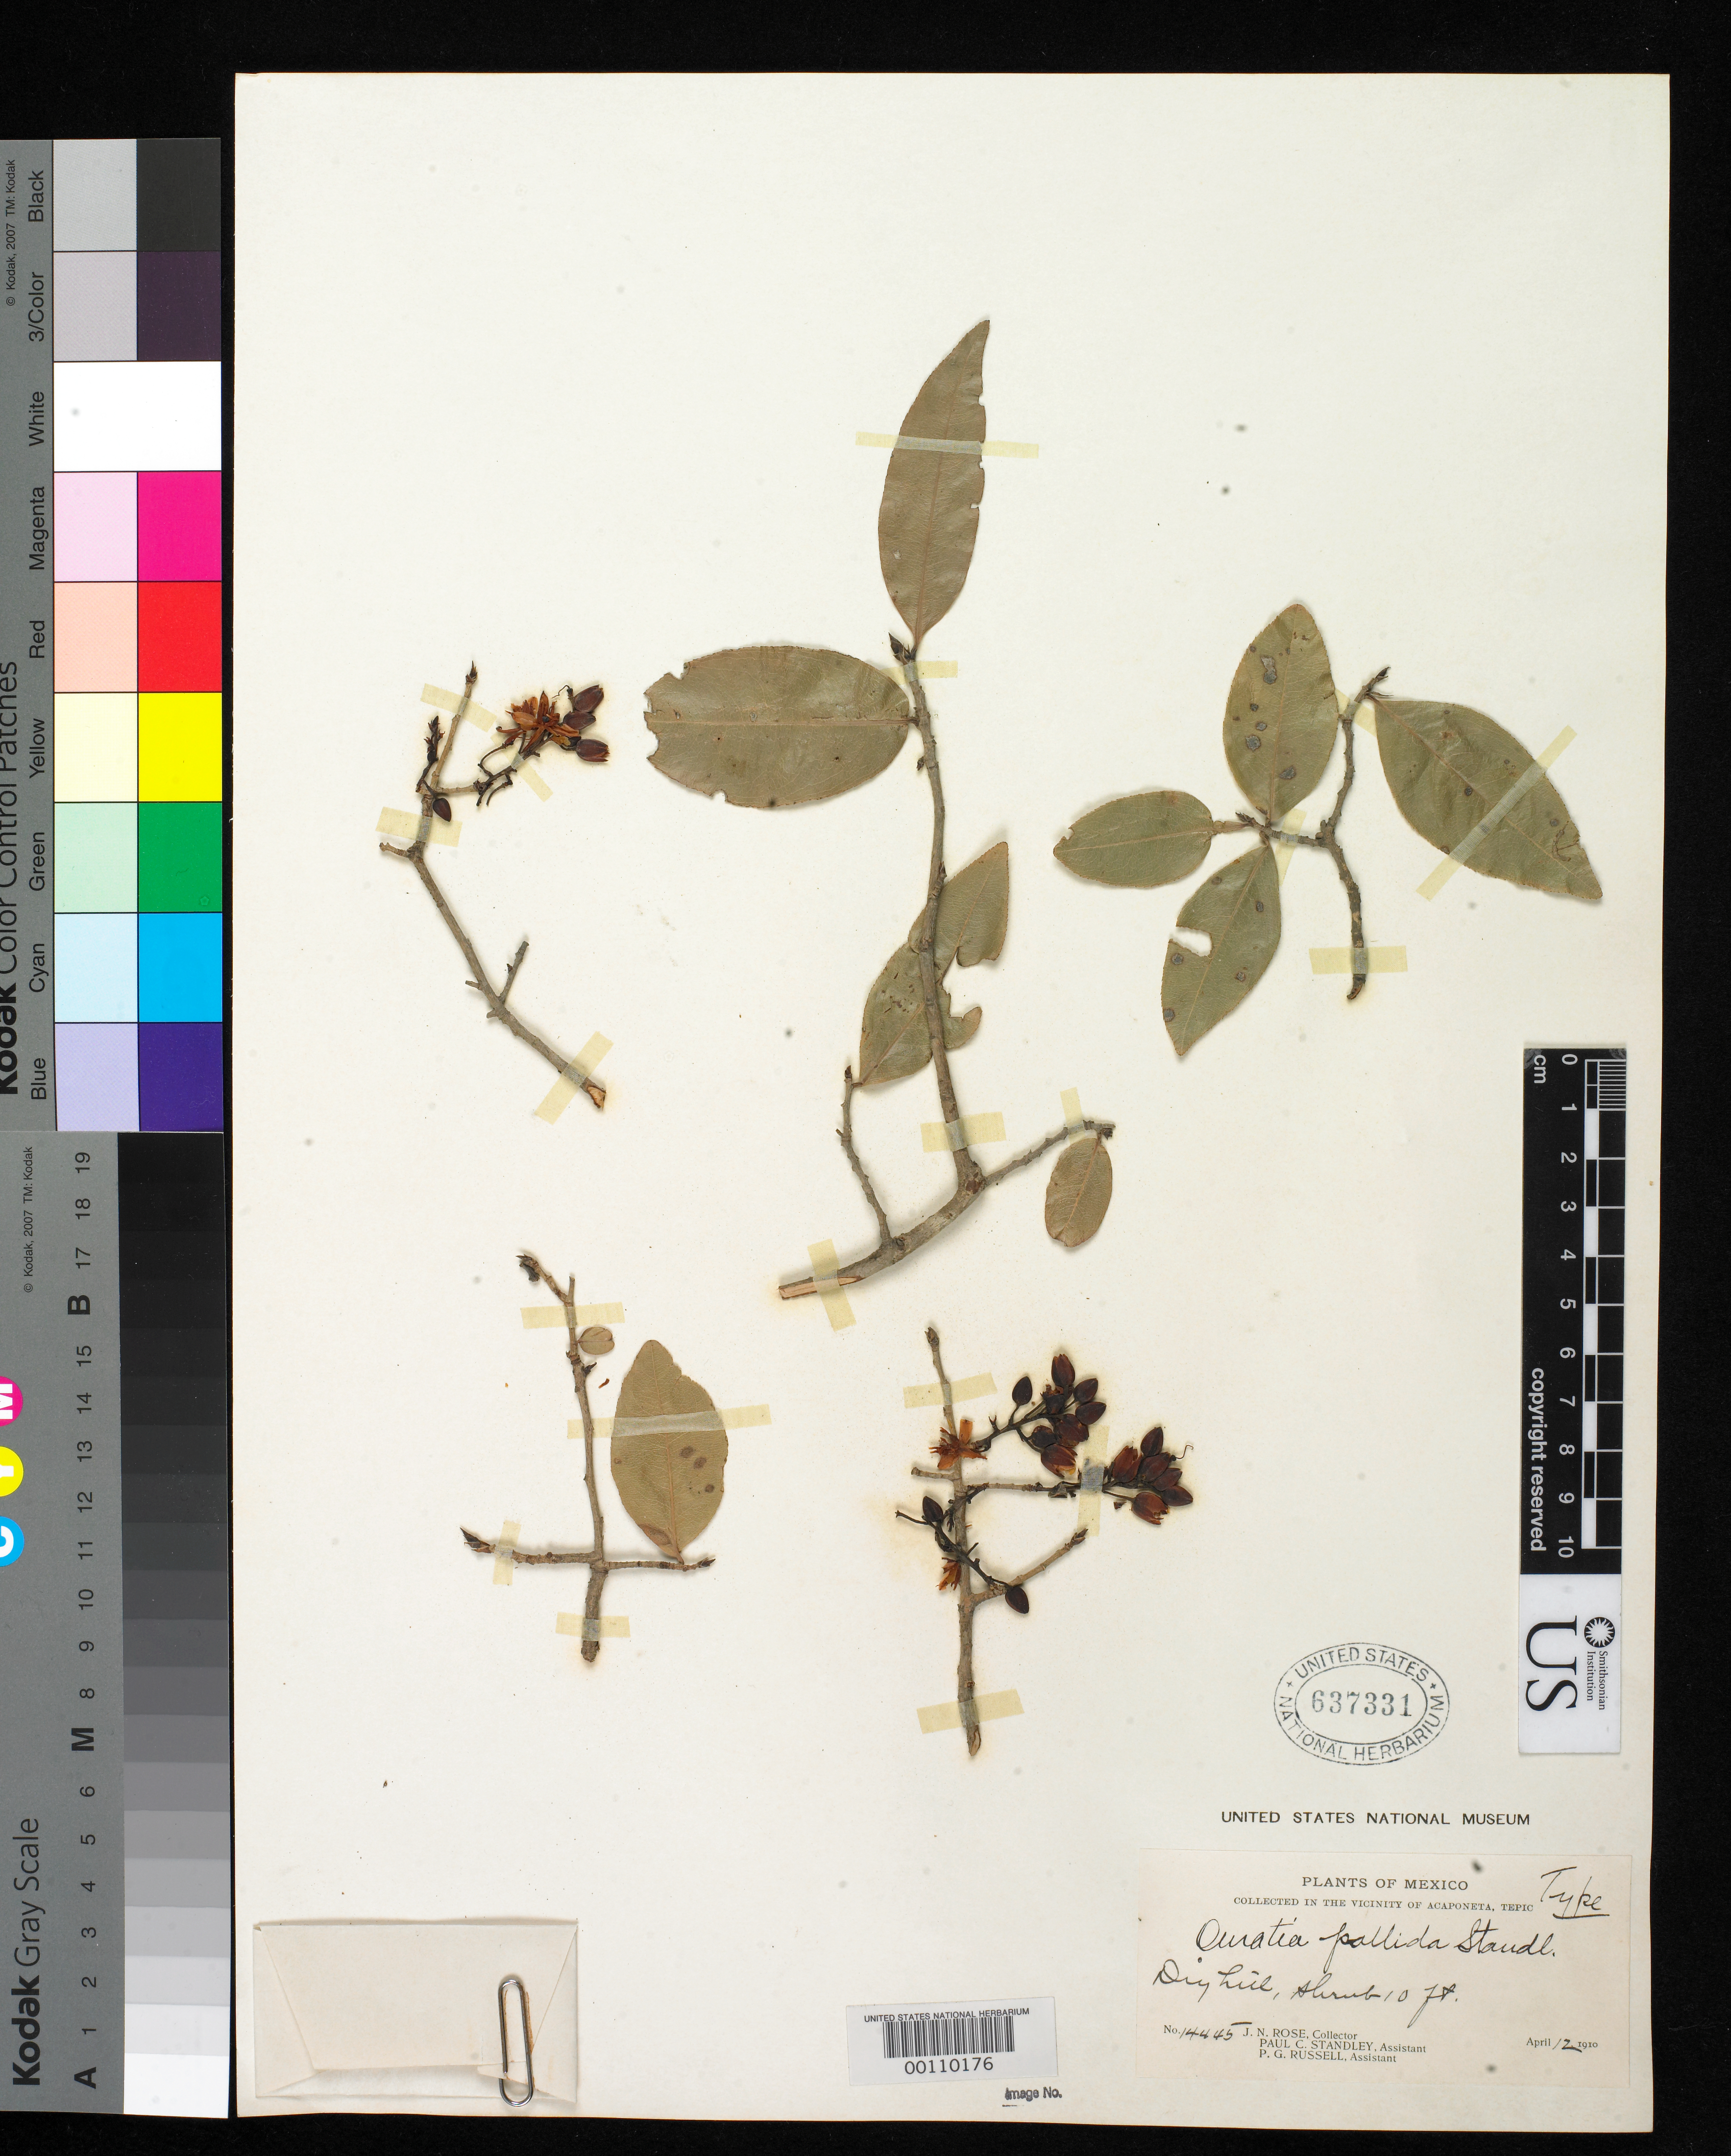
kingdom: Plantae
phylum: Tracheophyta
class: Magnoliopsida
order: Malpighiales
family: Ochnaceae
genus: Ouratea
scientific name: Ouratea pallida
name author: Standl.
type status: Holotype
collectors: J. N. Rose, P. C. Standley & P. G. Russell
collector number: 14445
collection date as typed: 12 Apr 1910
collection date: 1910-04-12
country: Mexico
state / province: Nayarit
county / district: Tepic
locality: Acaponeta.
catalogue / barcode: US 637331